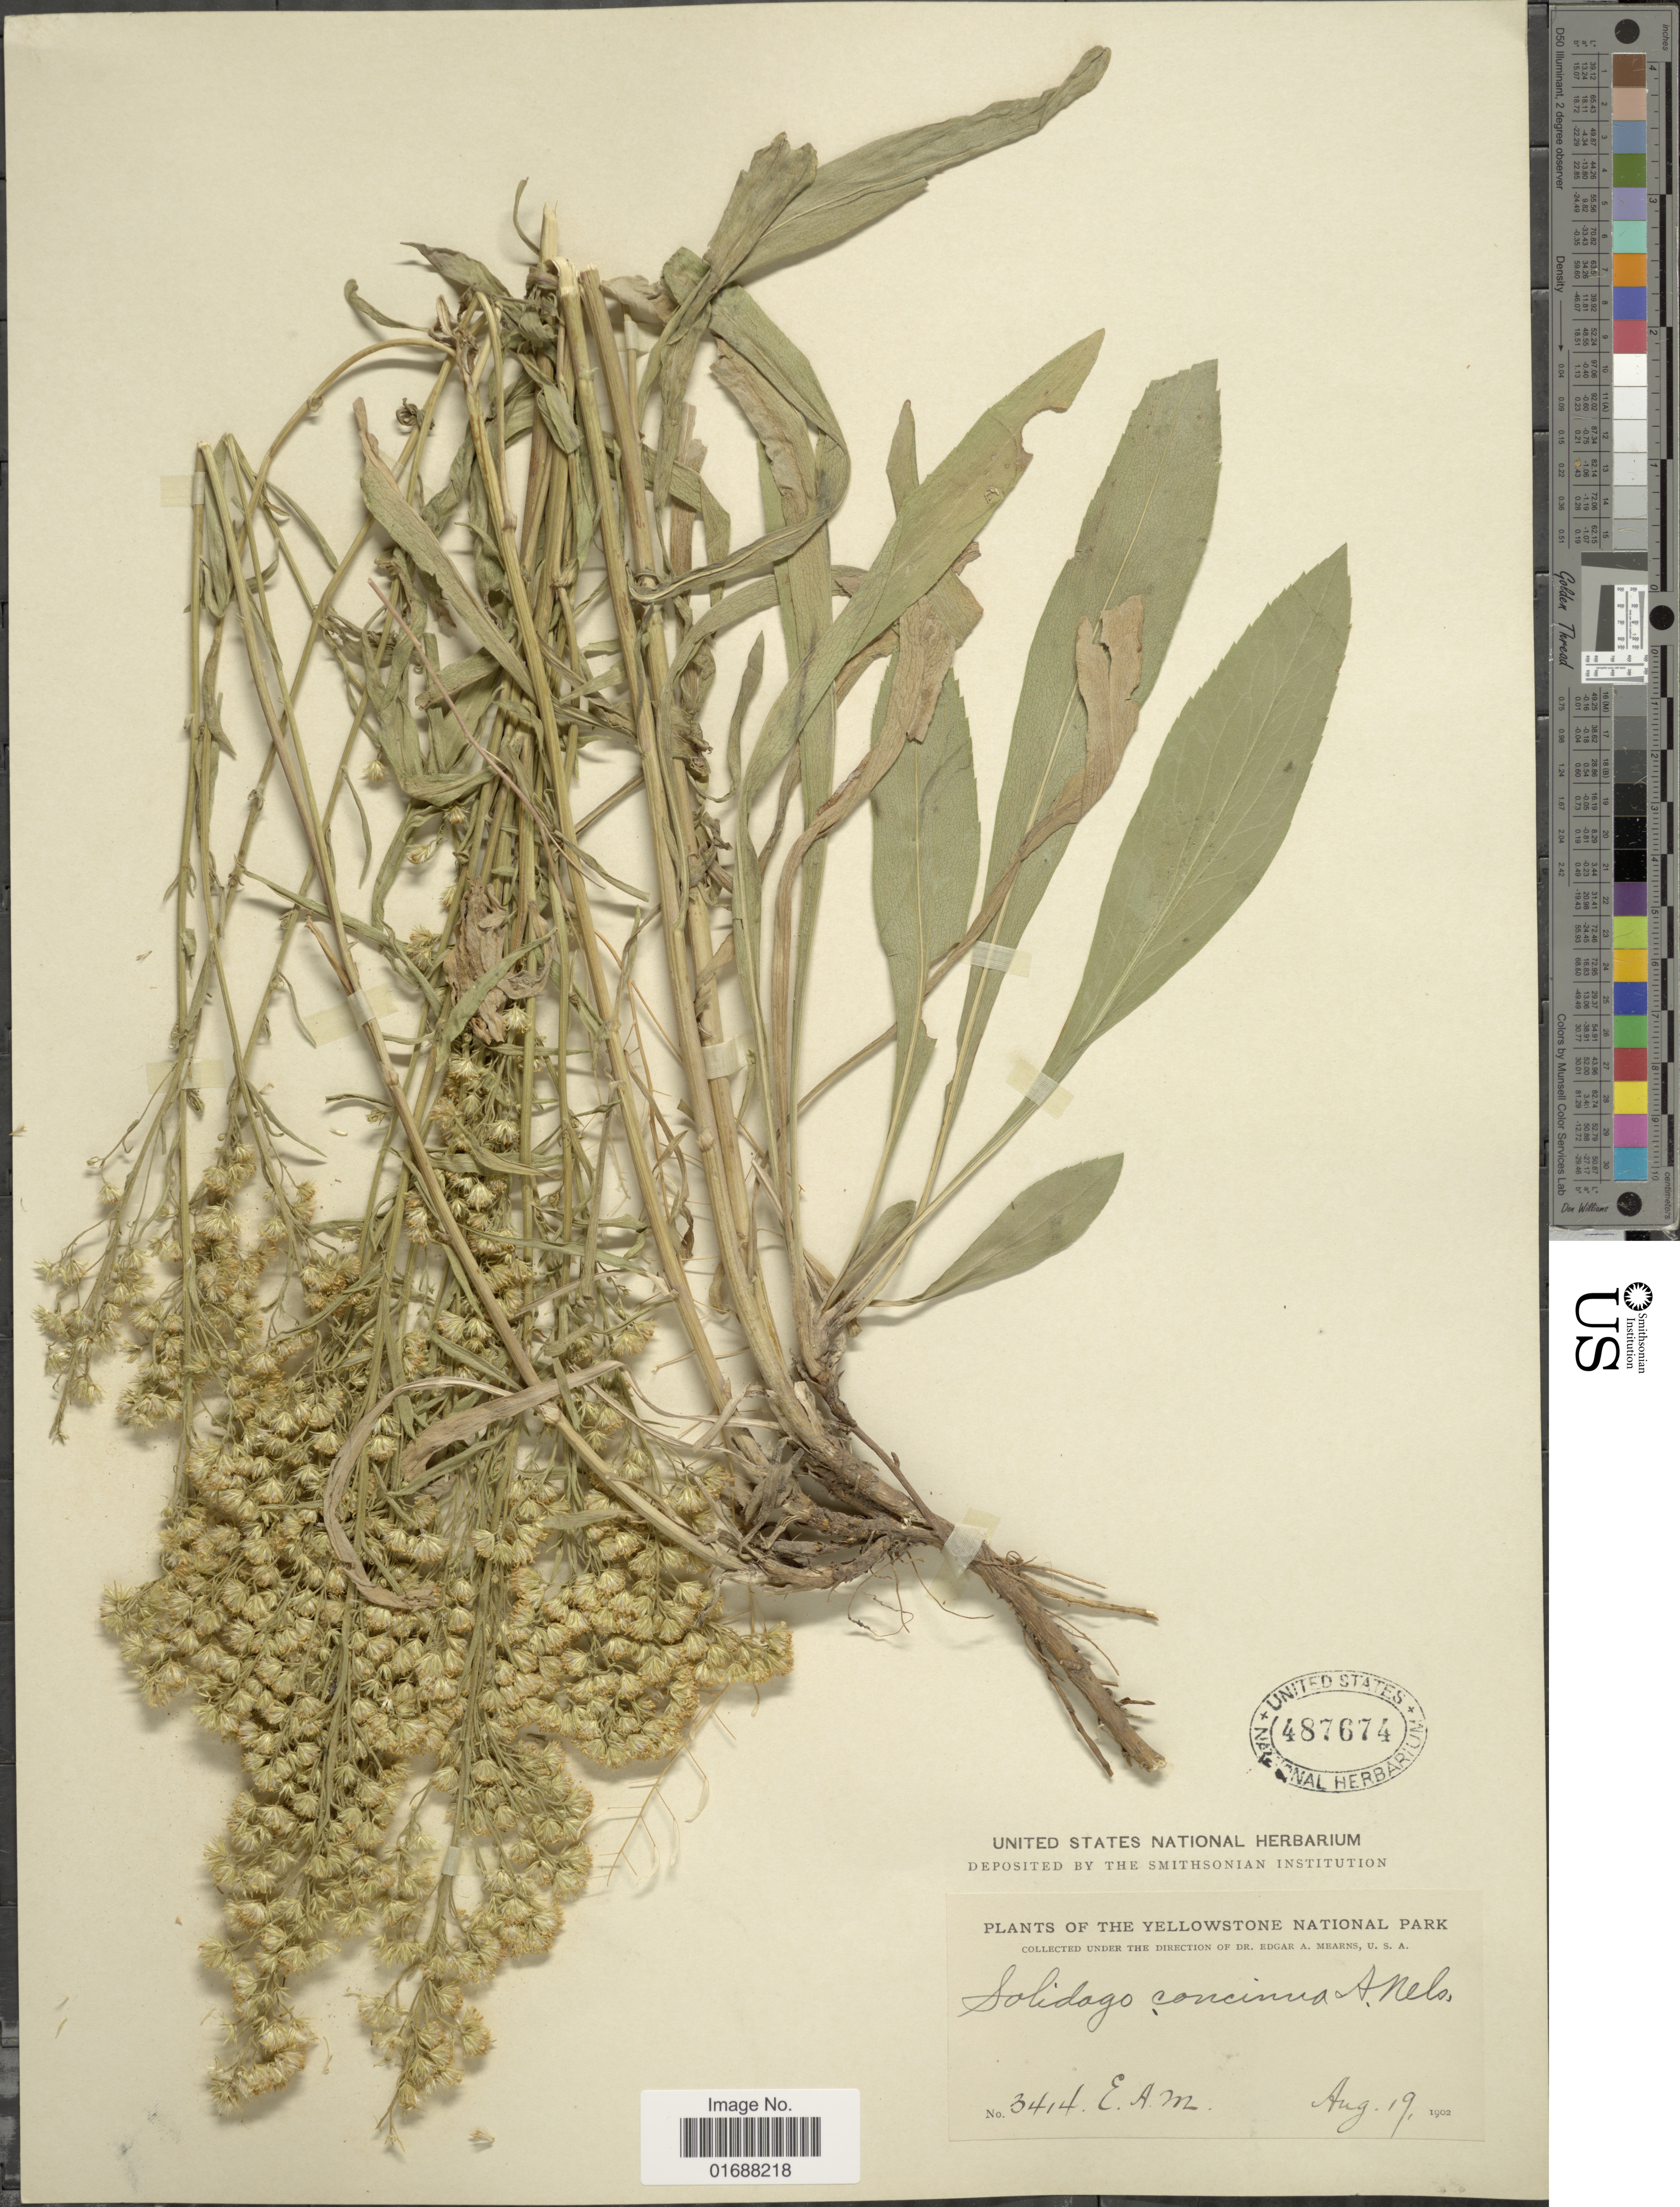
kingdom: Plantae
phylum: Tracheophyta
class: Magnoliopsida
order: Asterales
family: Asteraceae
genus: Solidago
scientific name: Solidago missouriensis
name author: Nutt.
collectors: E. A. Mearns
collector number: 3414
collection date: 1902-08-19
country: United States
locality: Yellowstone National Park.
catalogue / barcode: US 487674